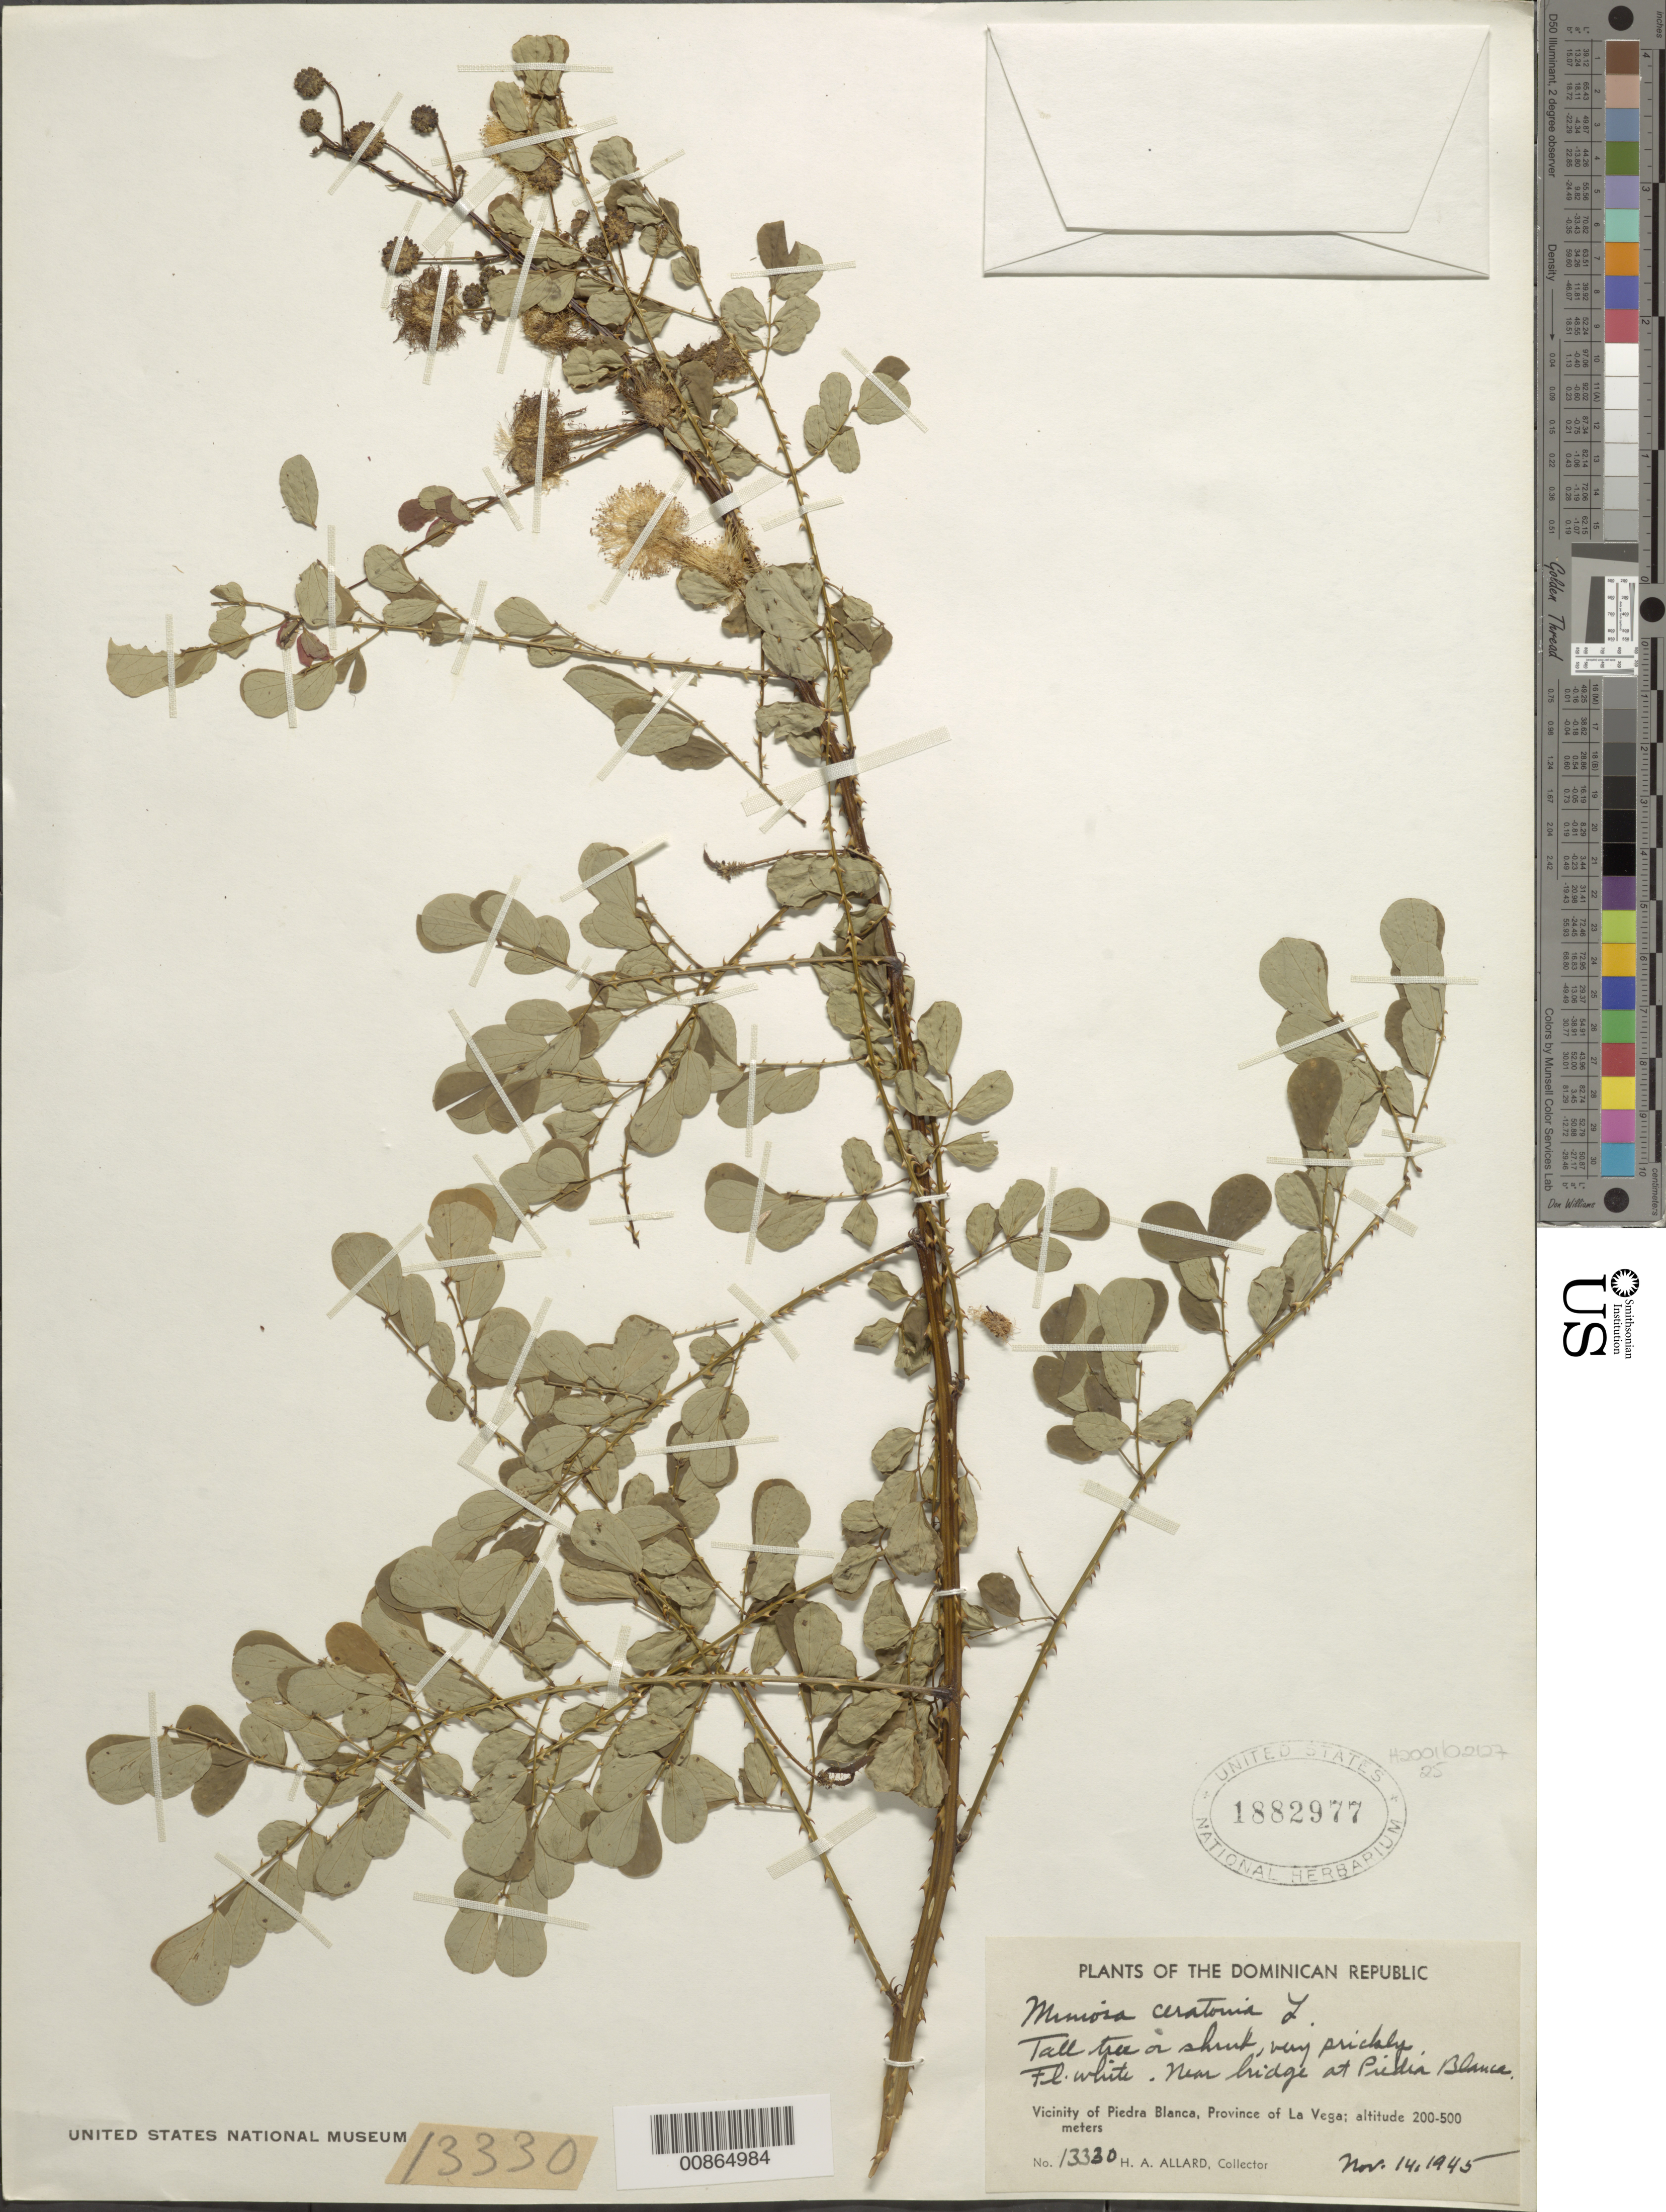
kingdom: Plantae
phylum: Tracheophyta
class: Magnoliopsida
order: Fabales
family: Fabaceae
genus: Mimosa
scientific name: Mimosa ceratonia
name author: L.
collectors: H. A. Allard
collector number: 13330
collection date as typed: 14 Nov 1945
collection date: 1945-11-14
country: Dominican Republic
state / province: La Vega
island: Hispaniola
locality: Near bridge at Piedra Blanca.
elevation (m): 200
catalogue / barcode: US 1882977